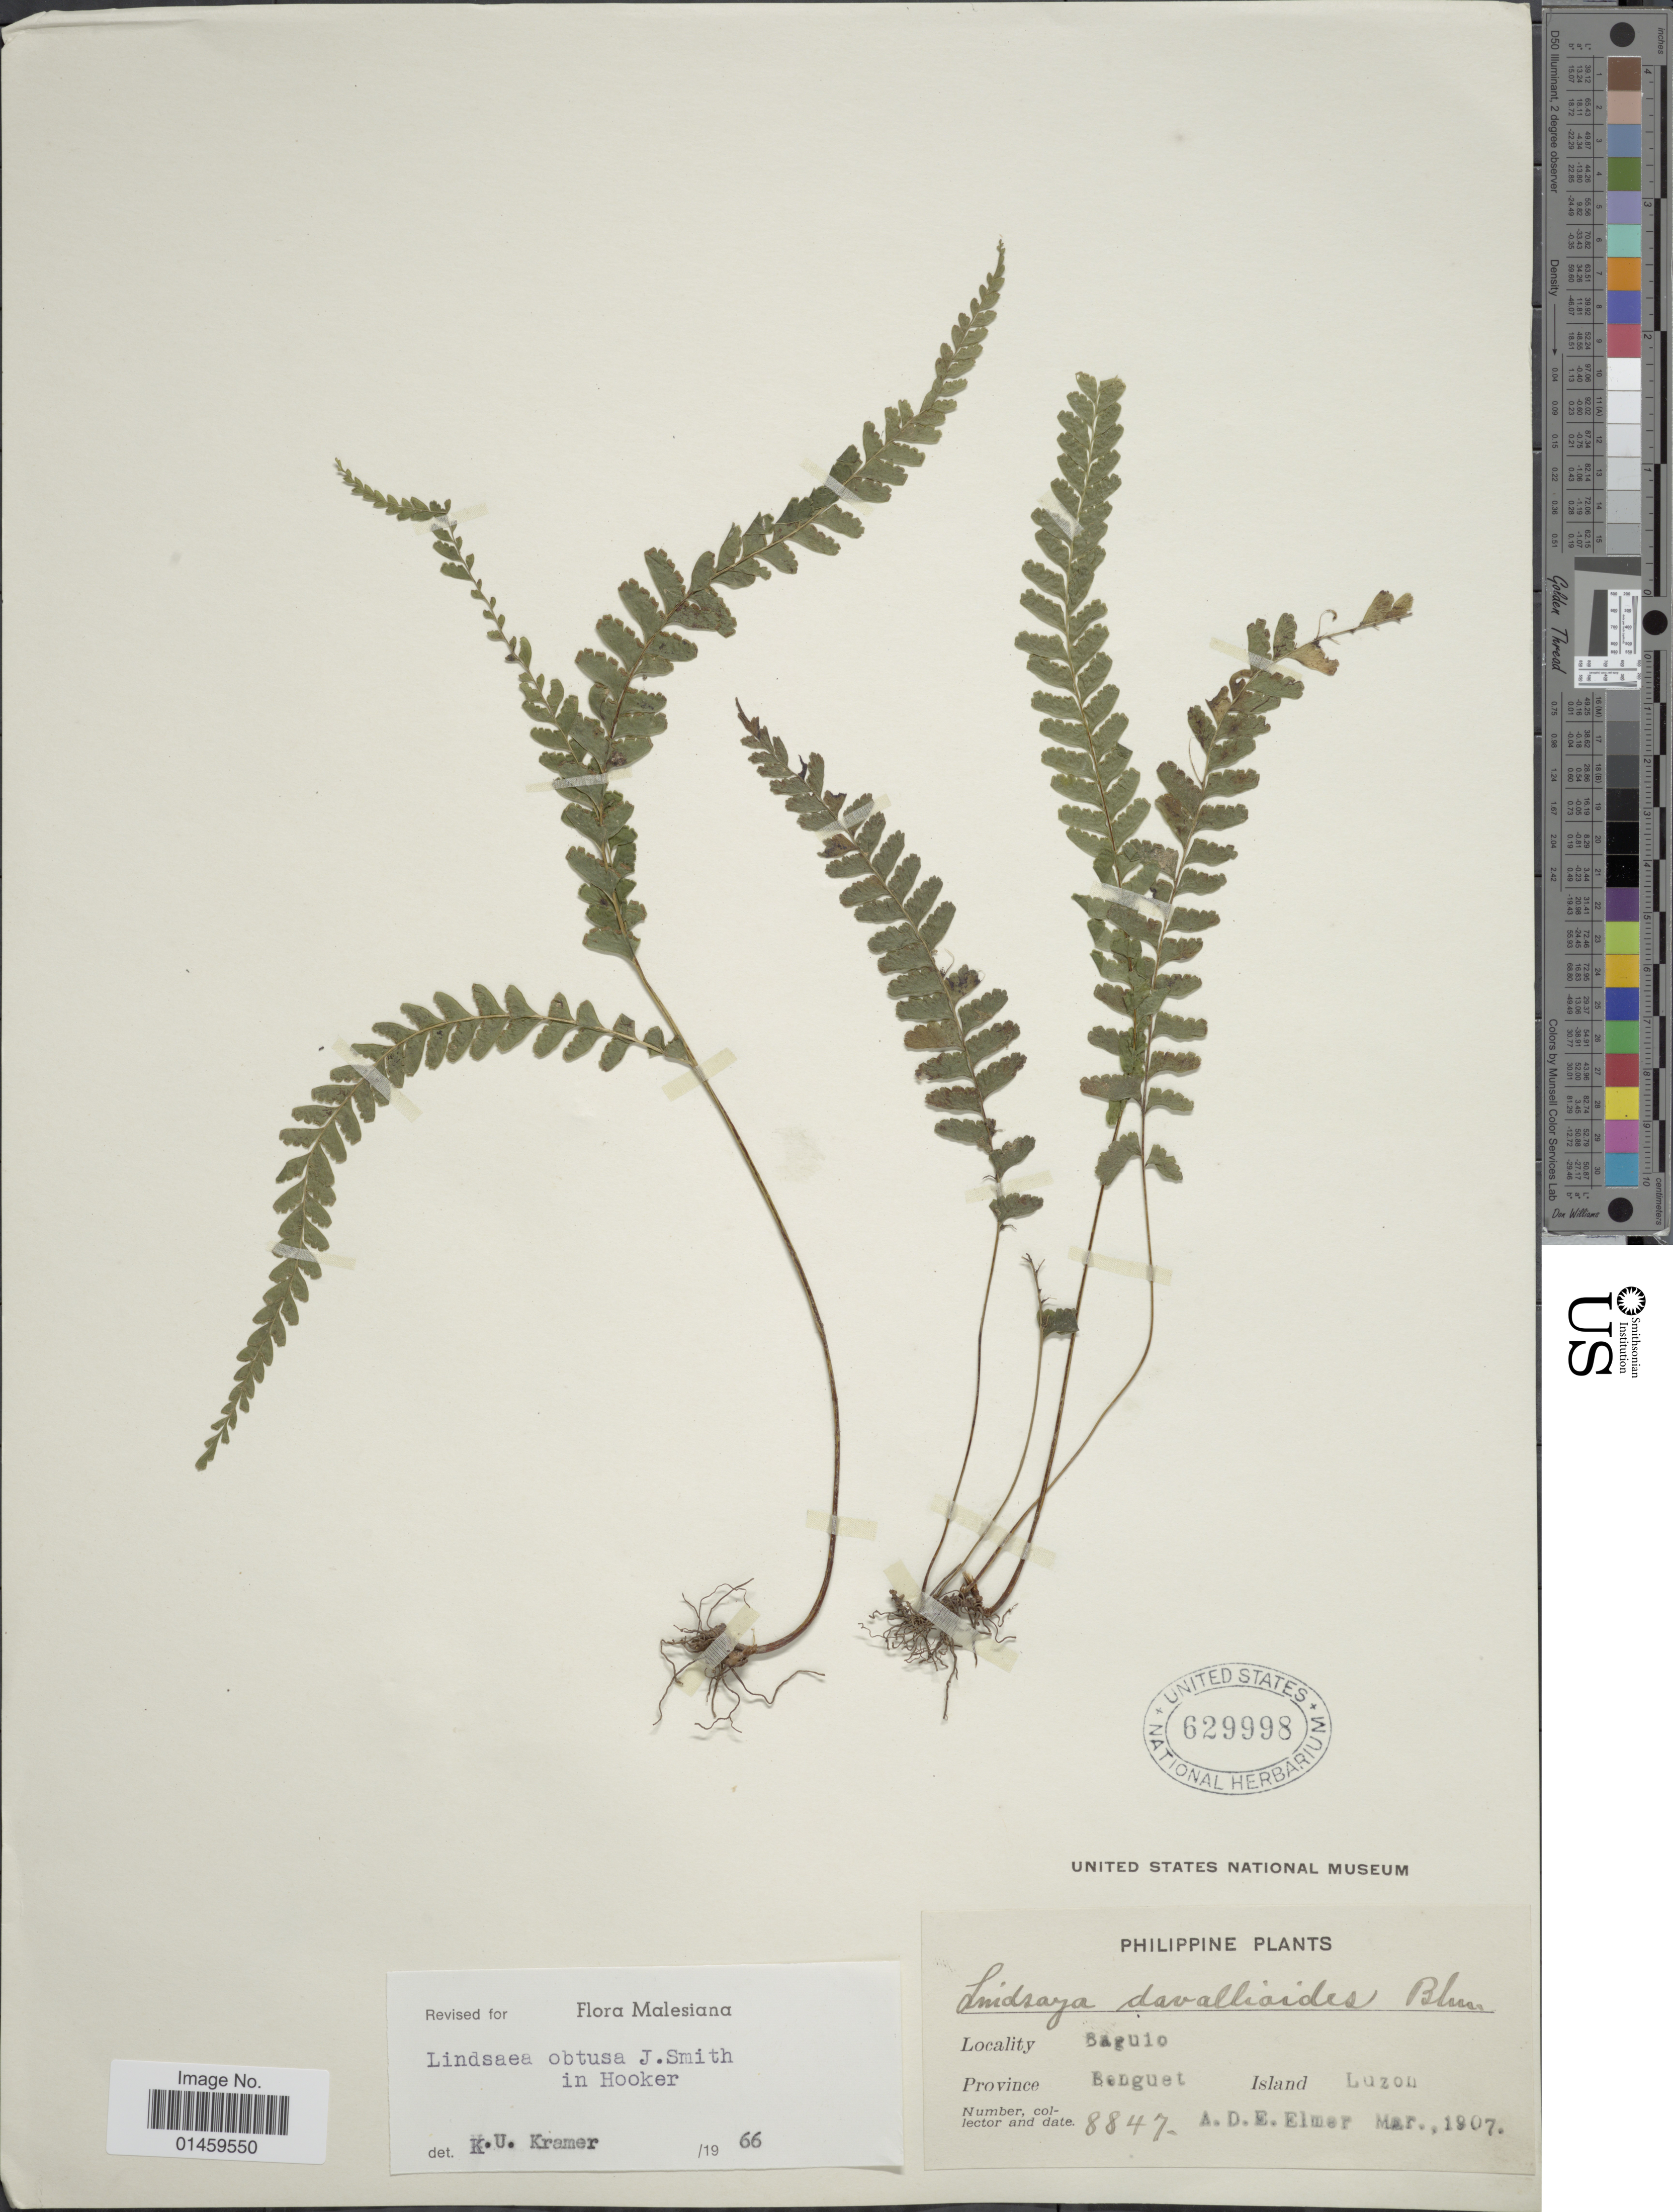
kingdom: Plantae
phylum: Tracheophyta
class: Polypodiopsida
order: Polypodiales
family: Lindsaeaceae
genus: Lindsaea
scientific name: Lindsaea obtusa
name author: J. Sm. ex Hook.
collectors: A. D. E. Elmer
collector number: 8847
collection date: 1907-03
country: Philippines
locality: Baguio. Province Benguet. Island Luzon.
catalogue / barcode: US 629998